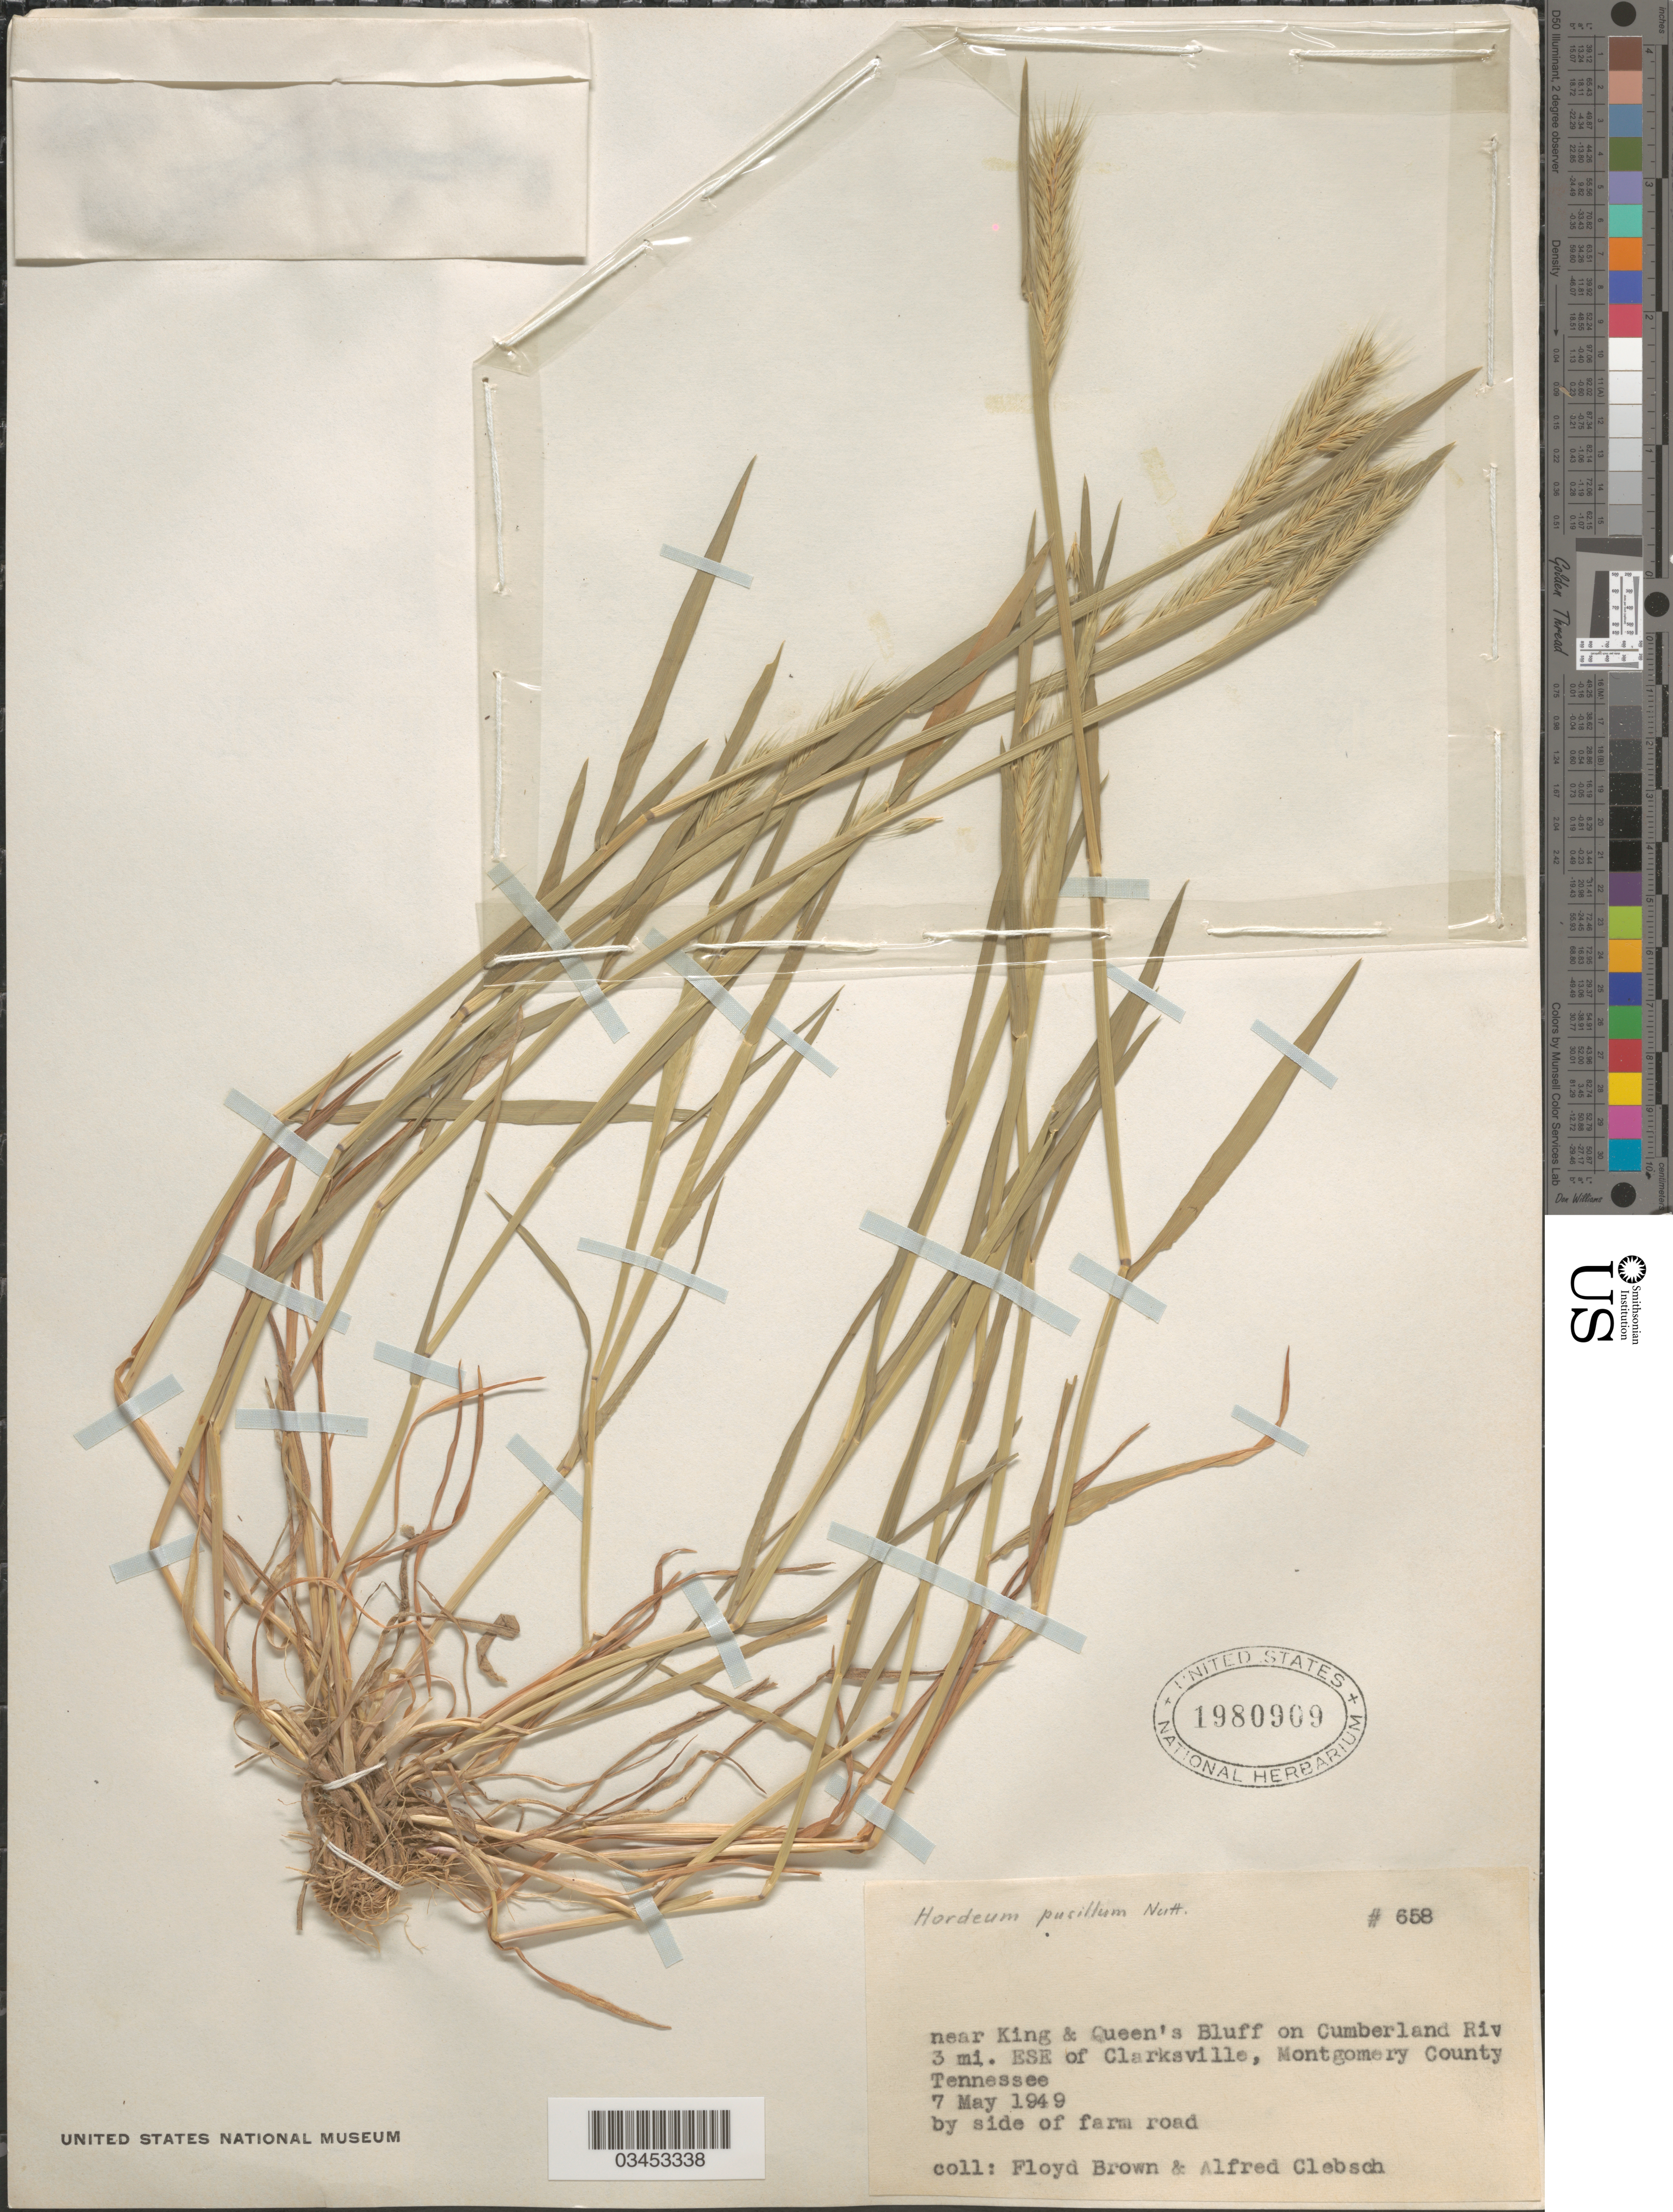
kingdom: Plantae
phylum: Tracheophyta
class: Liliopsida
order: Poales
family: Poaceae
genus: Hordeum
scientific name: Hordeum pusillum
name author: Nutt.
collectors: F. Brown & A. Clebsch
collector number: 658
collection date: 1949-05-07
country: United States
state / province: Tennessee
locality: Near King & Queen's Bluff on Cumberland Riv 3 mi. ESE of Clarksville, Montgomery County. By side of farm road.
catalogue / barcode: US 1980909